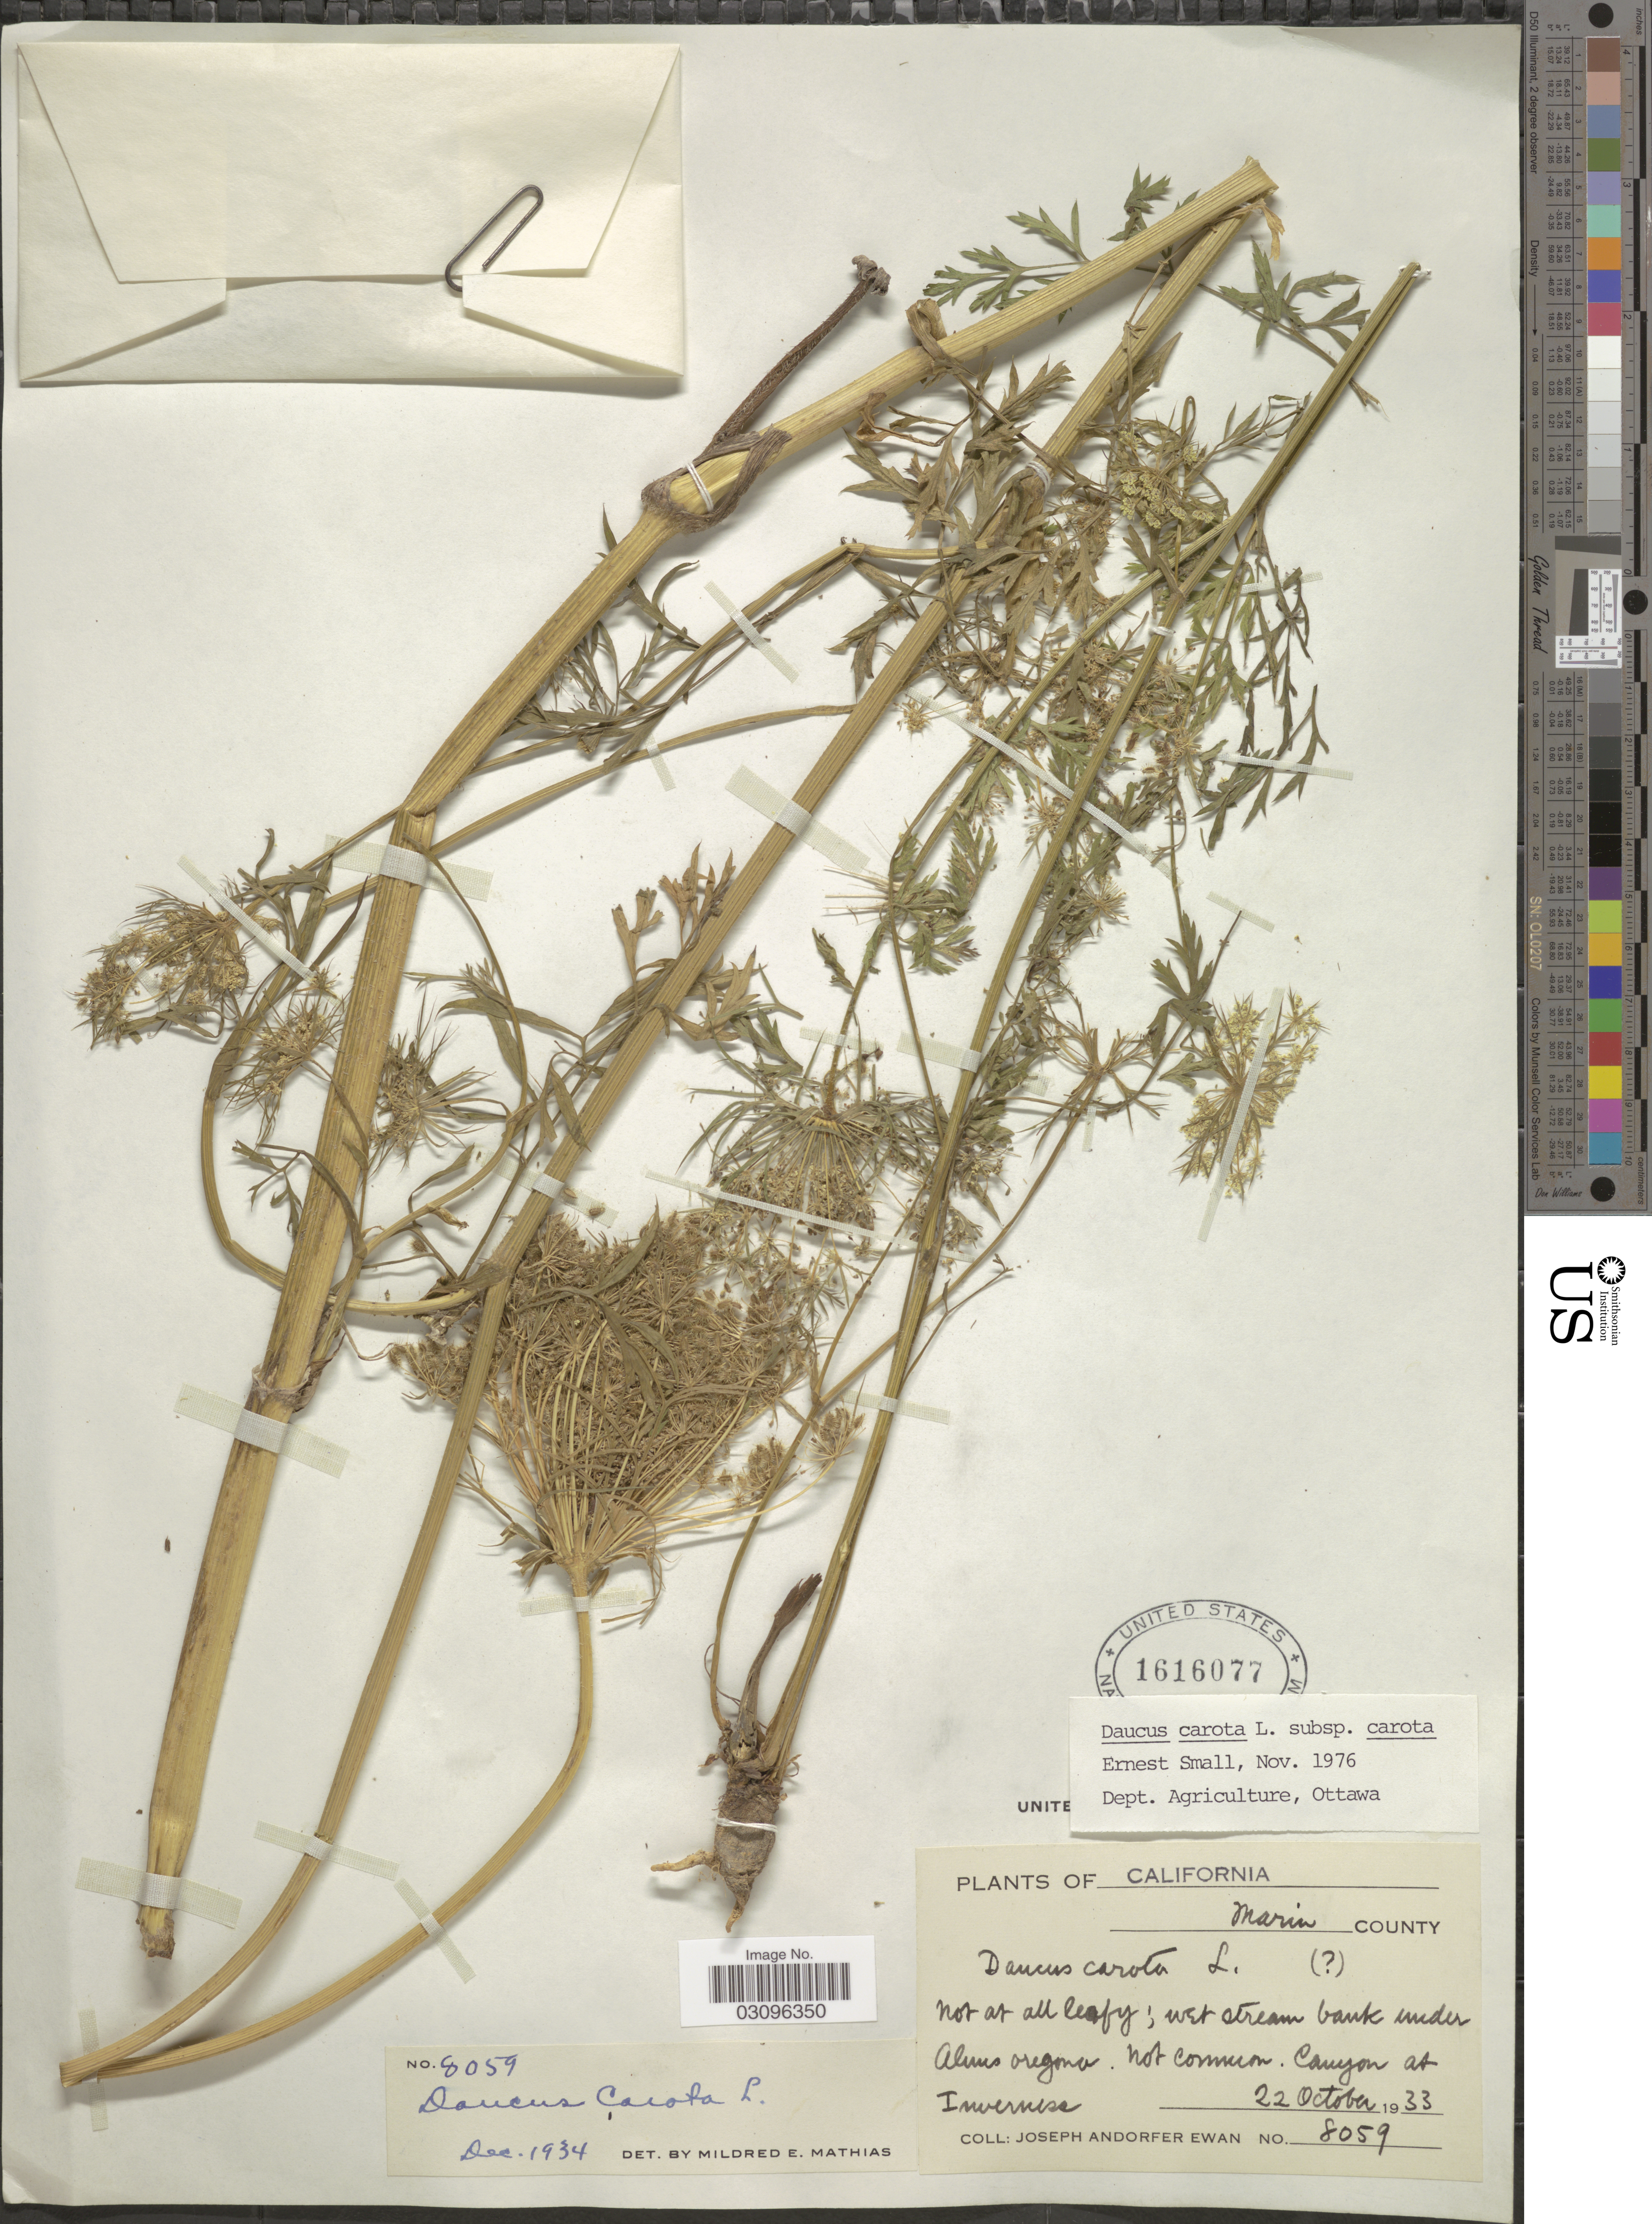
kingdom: Plantae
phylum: Tracheophyta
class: Magnoliopsida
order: Apiales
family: Apiaceae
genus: Daucus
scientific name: Daucus carota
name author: L.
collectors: J. A. Ewan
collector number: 8059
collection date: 1933-10-22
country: United States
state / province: California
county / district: Marin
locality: Marin County. Canyon at Inverness.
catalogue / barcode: US 1616077